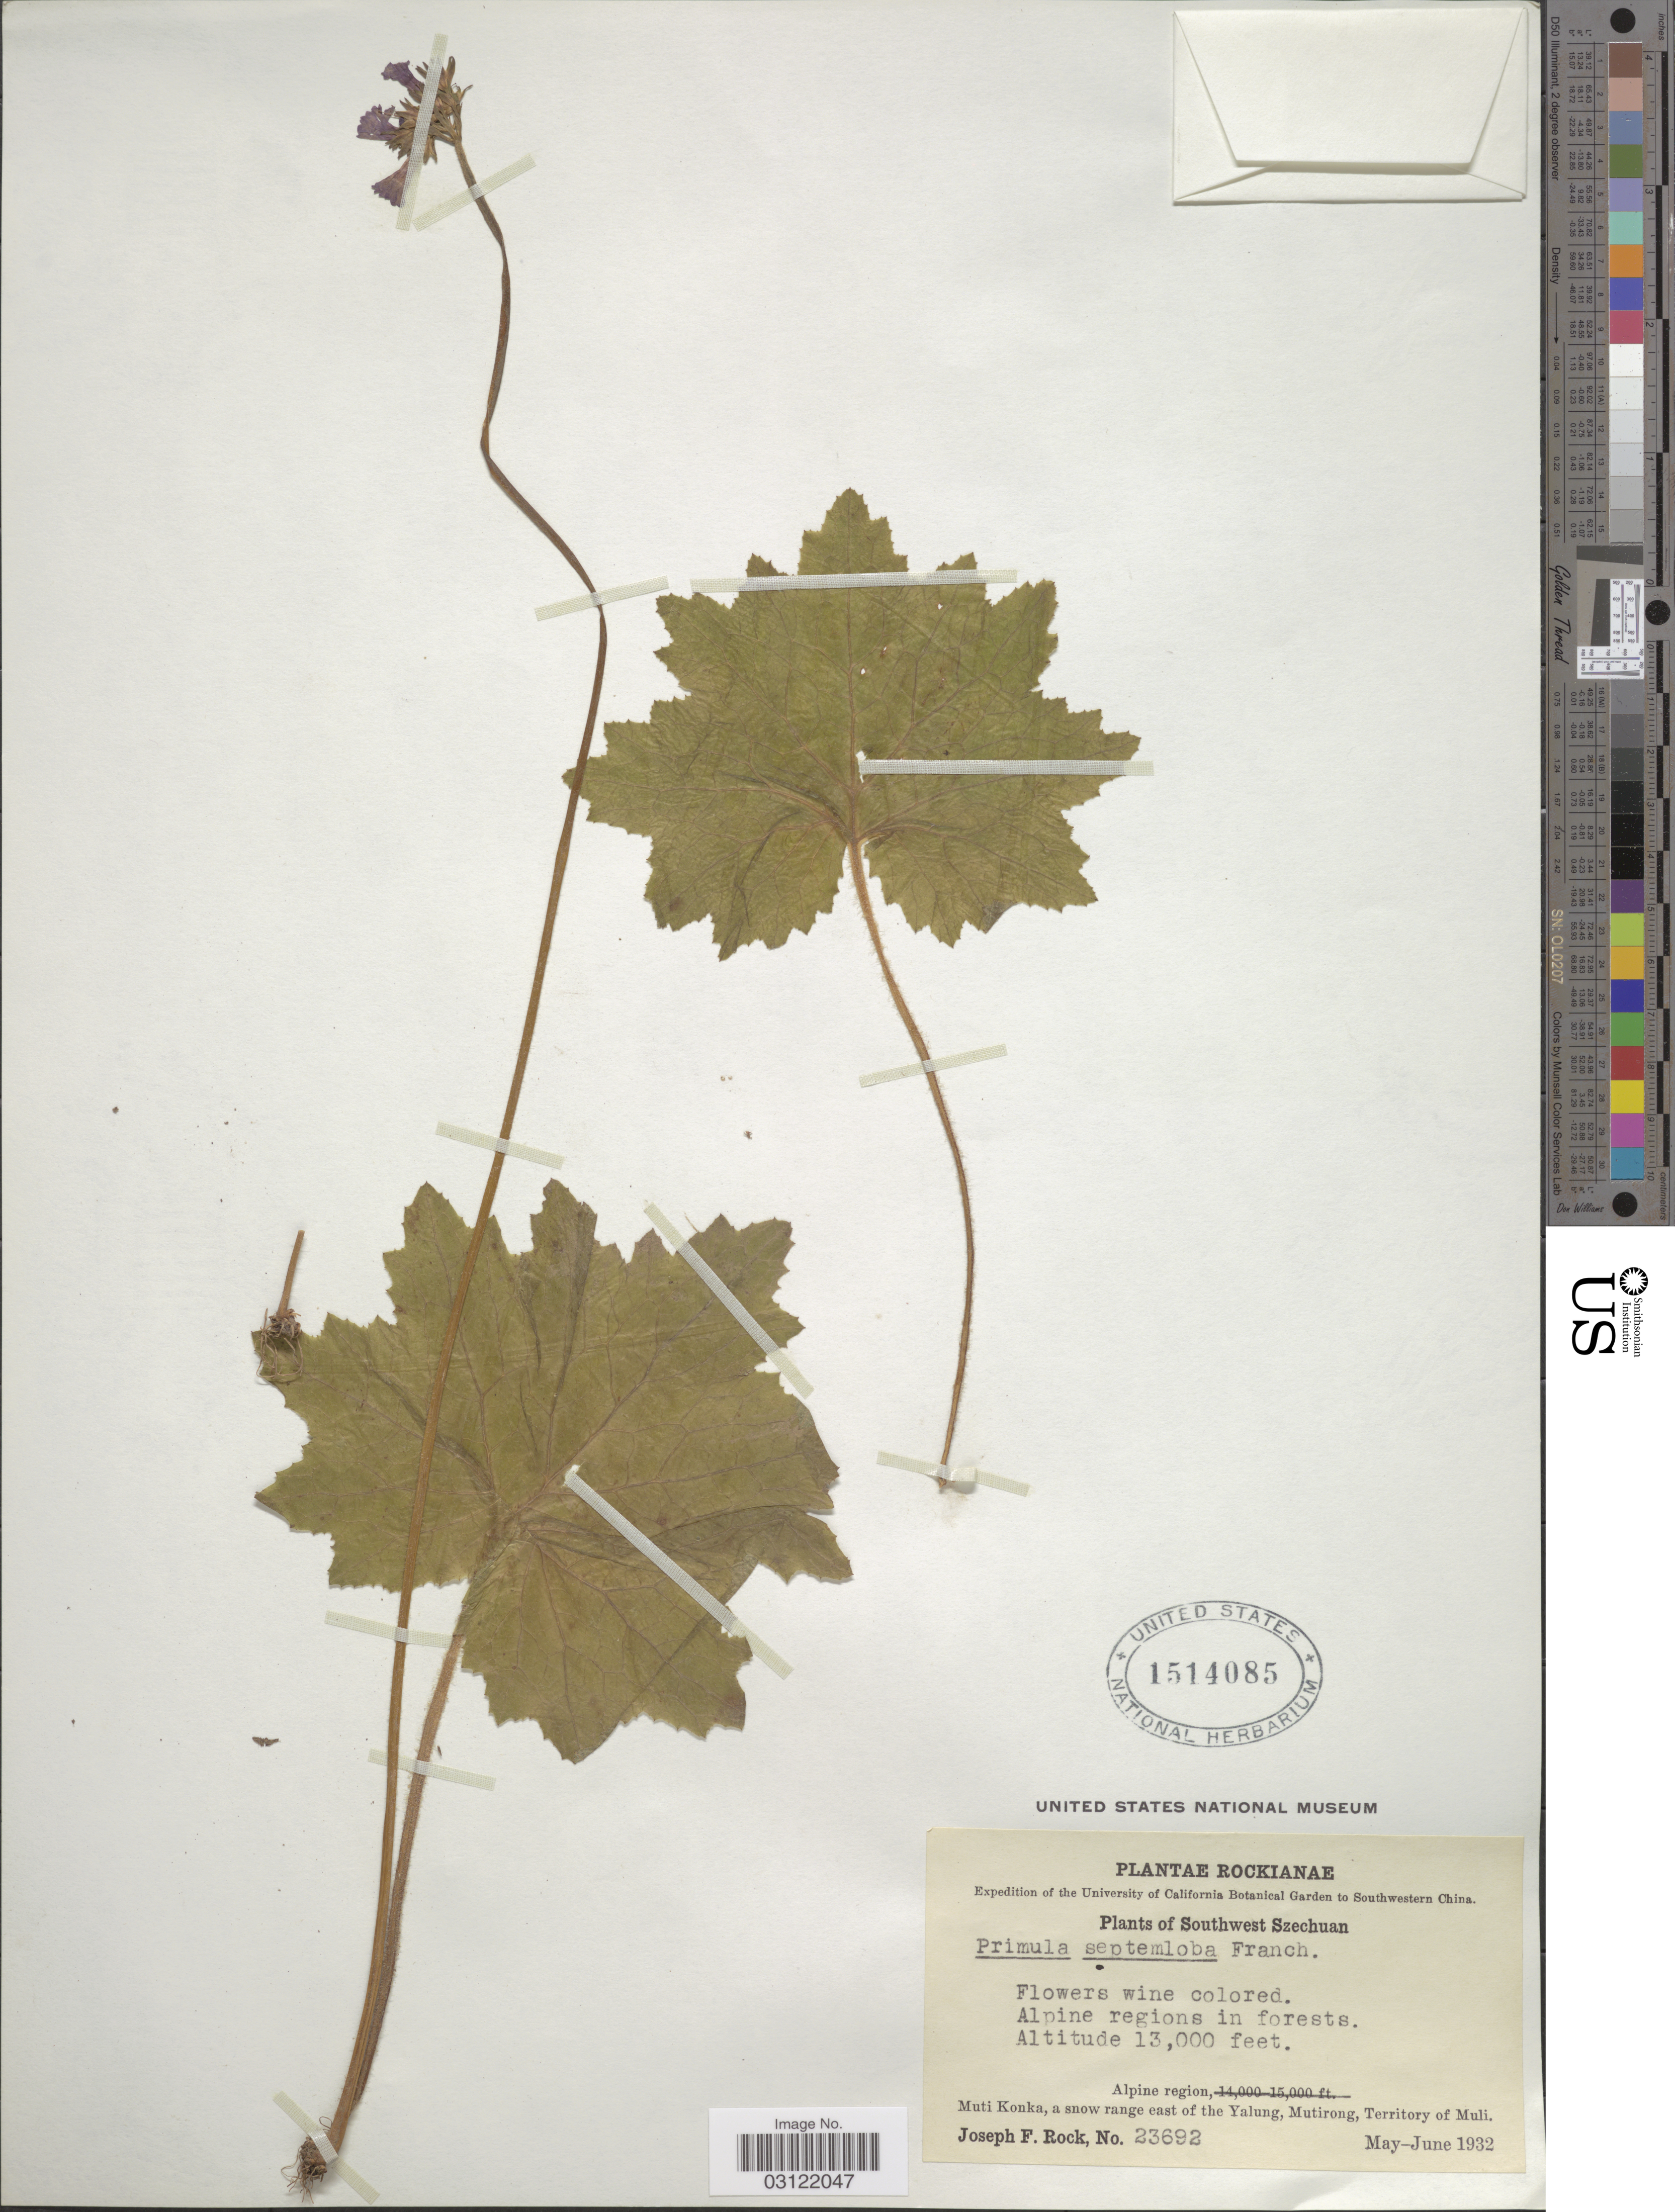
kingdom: Plantae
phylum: Tracheophyta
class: Magnoliopsida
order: Ericales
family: Primulaceae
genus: Primula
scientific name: Primula septemloba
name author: Franch.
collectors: J. F. Rock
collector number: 23692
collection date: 1932-05/1932-06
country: China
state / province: Sichuan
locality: Southwestern China, Southwest Szechuan, Alpine region, Muti Konka, a snow range east of the Yalung, Mutirong, Territory of Muli.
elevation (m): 3962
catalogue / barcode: US 1514085